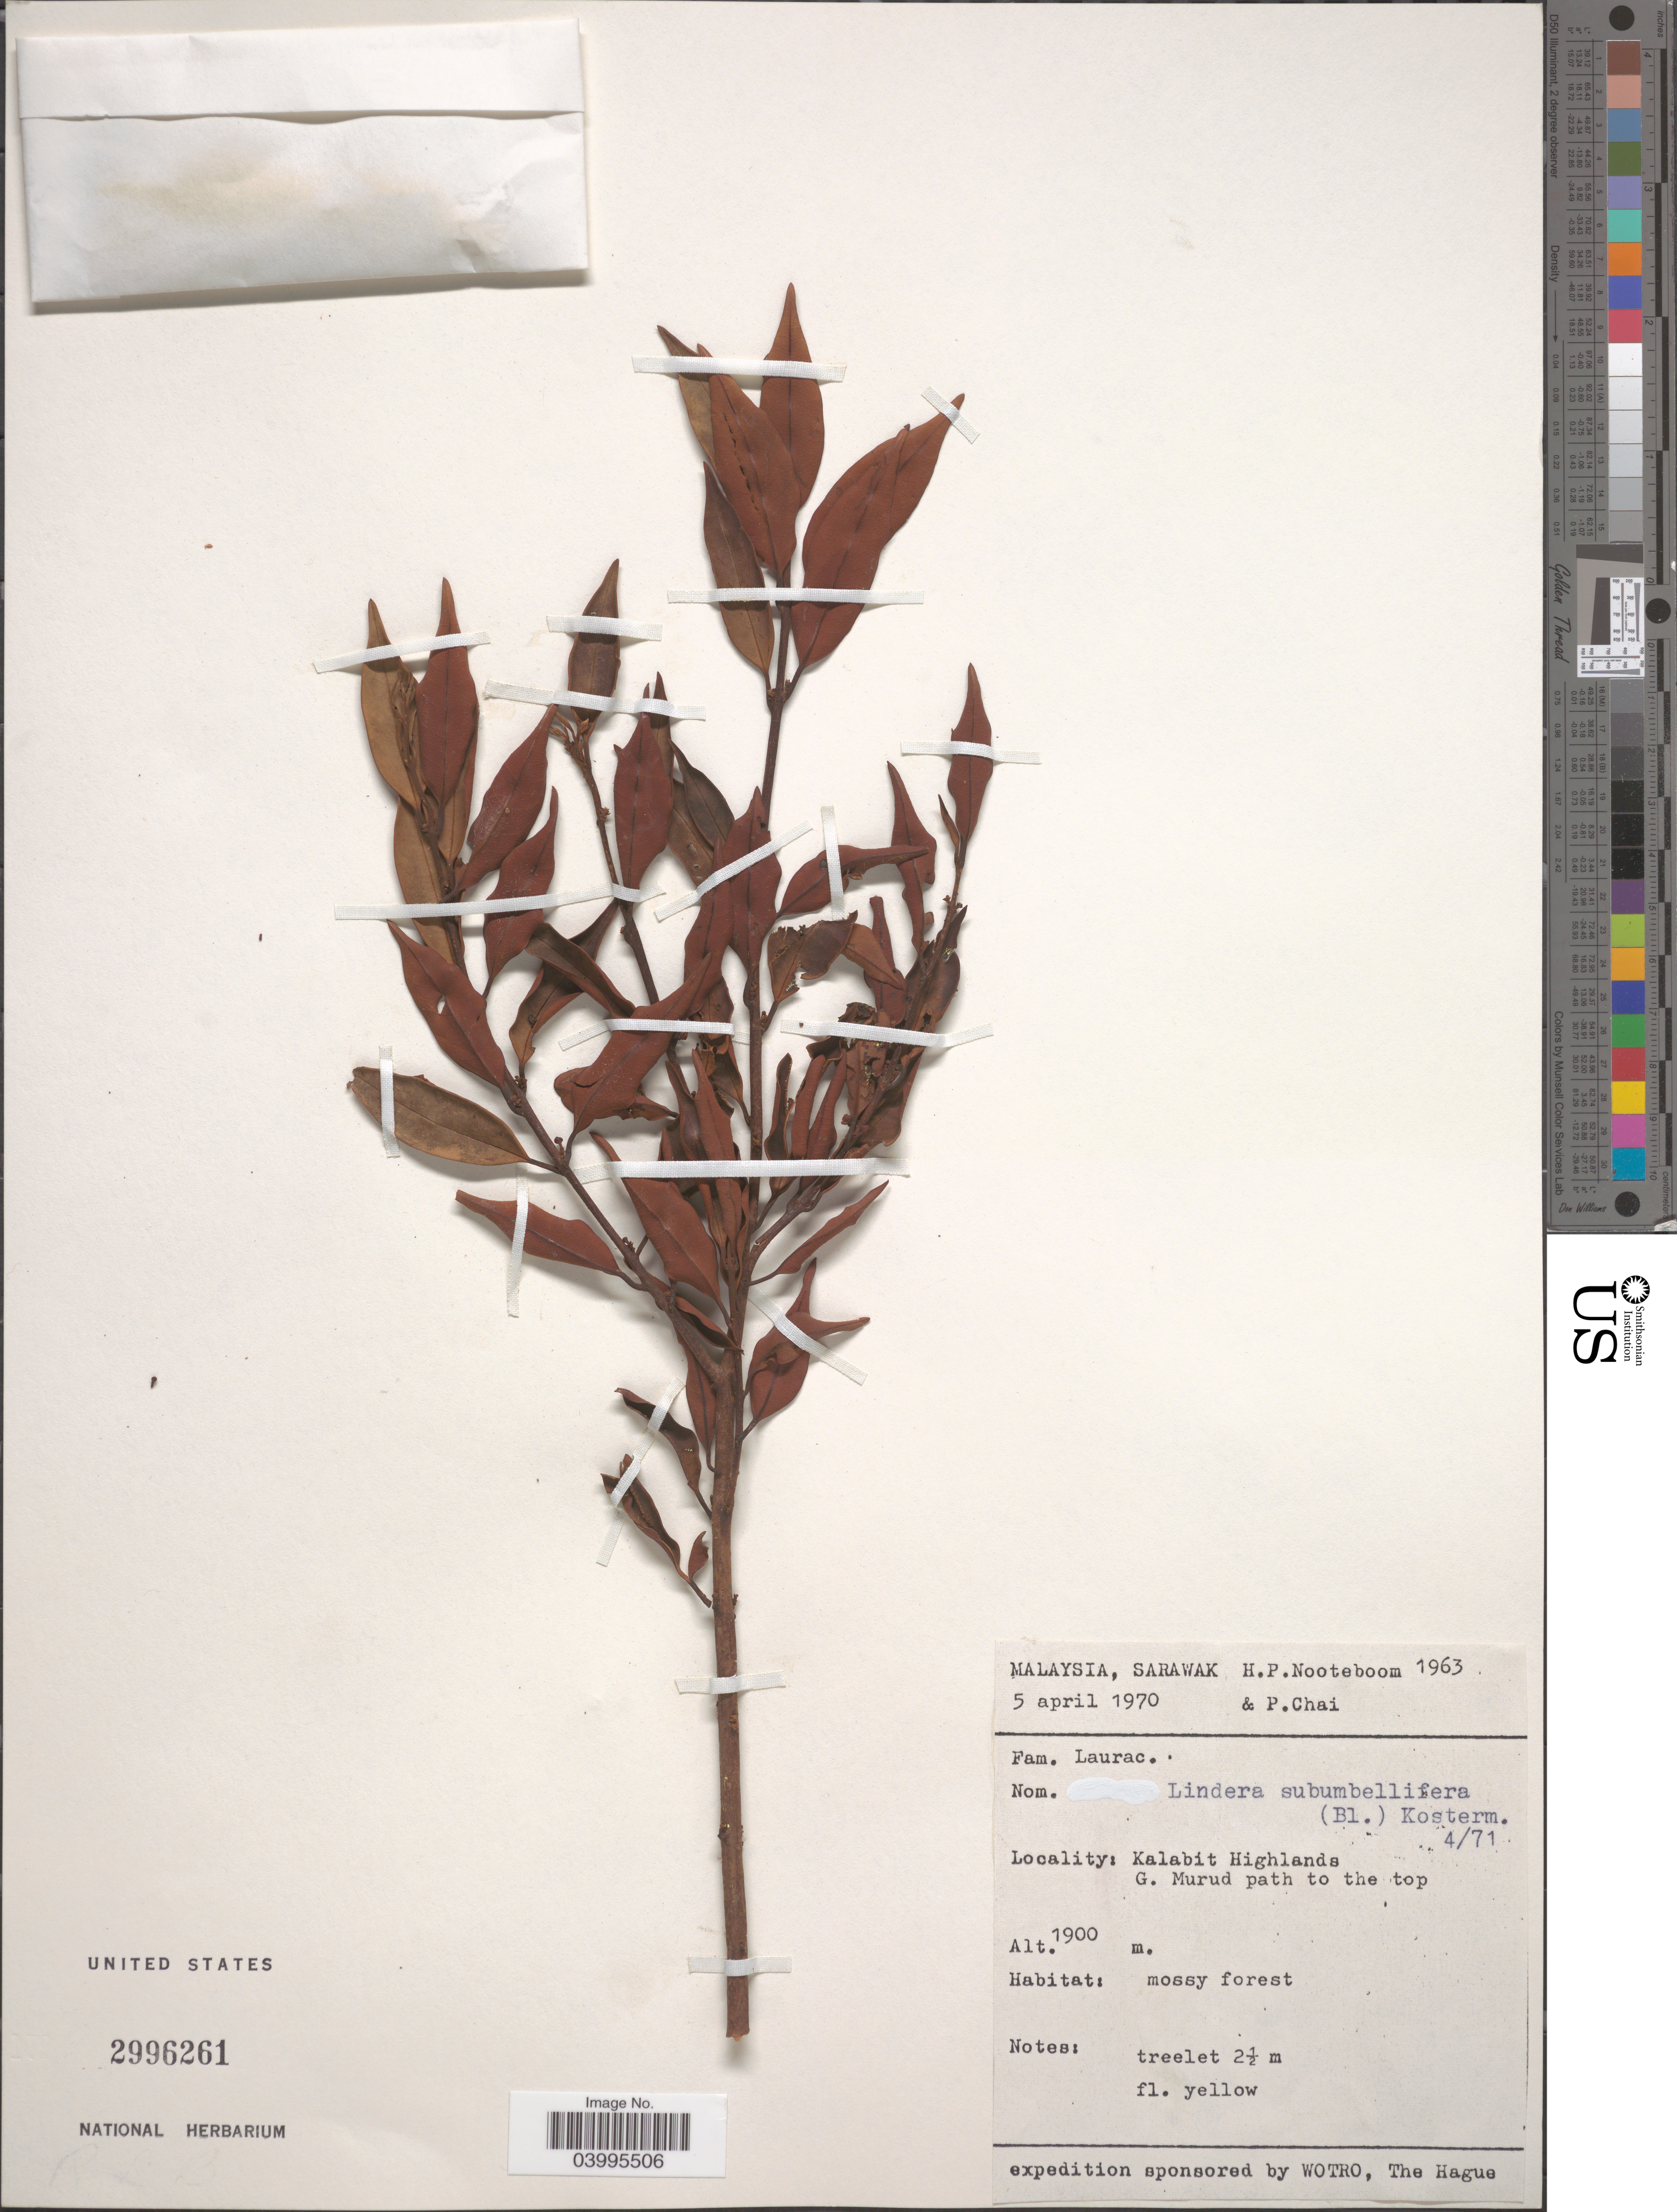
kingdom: Plantae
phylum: Tracheophyta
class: Magnoliopsida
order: Laurales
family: Lauraceae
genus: Lindera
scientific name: Lindera subumbelliflora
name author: (Blume) Kosterm.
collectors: H. P. Nooteboom & P. Chai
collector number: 1963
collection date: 1970-04-05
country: Malaysia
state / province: Sarawak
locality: Kalabit Highlands. G. Murud path to the top.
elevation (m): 1900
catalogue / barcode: US 2996261